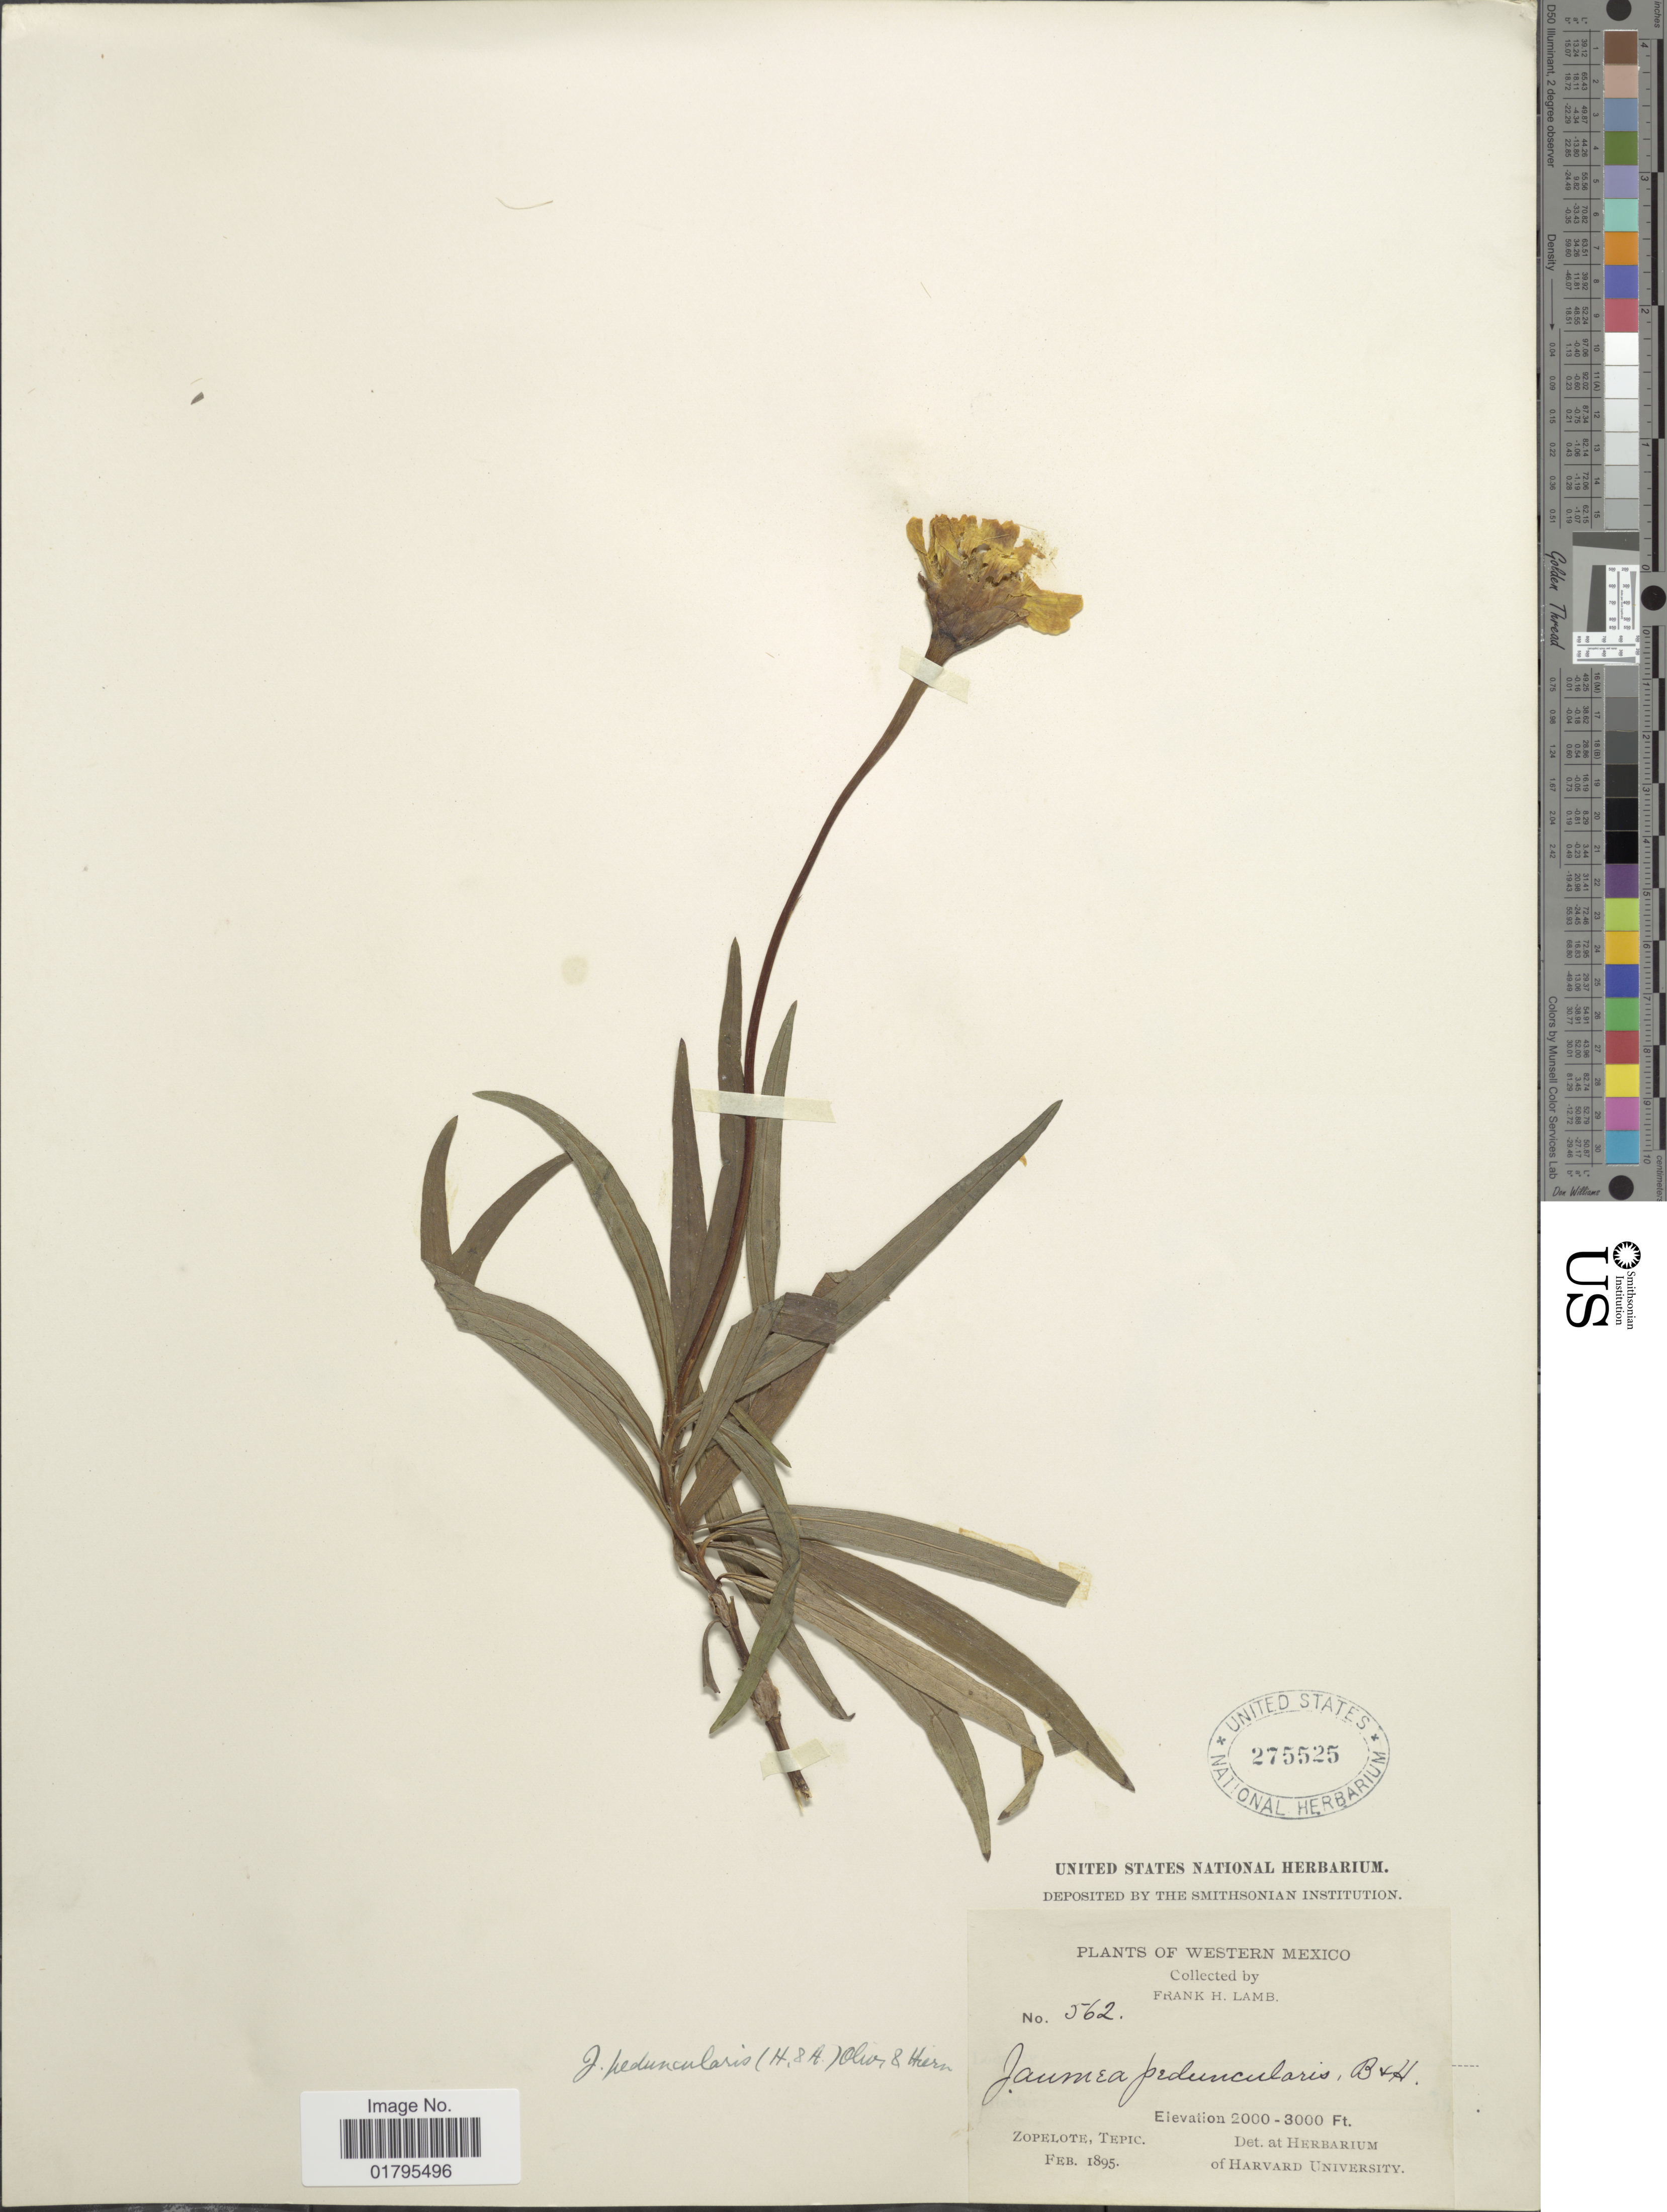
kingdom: Plantae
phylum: Tracheophyta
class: Magnoliopsida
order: Asterales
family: Asteraceae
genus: Jaumea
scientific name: Jaumea peduncularis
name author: (Hook.) Benth. & Hook. f. ex Oliv.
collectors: F. H. Lamb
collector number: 562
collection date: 1895-02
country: Mexico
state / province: Nayarit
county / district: Ruíz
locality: Zopelote [El Zopilote], Tepic [now Nayarit].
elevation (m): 610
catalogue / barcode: US 275525